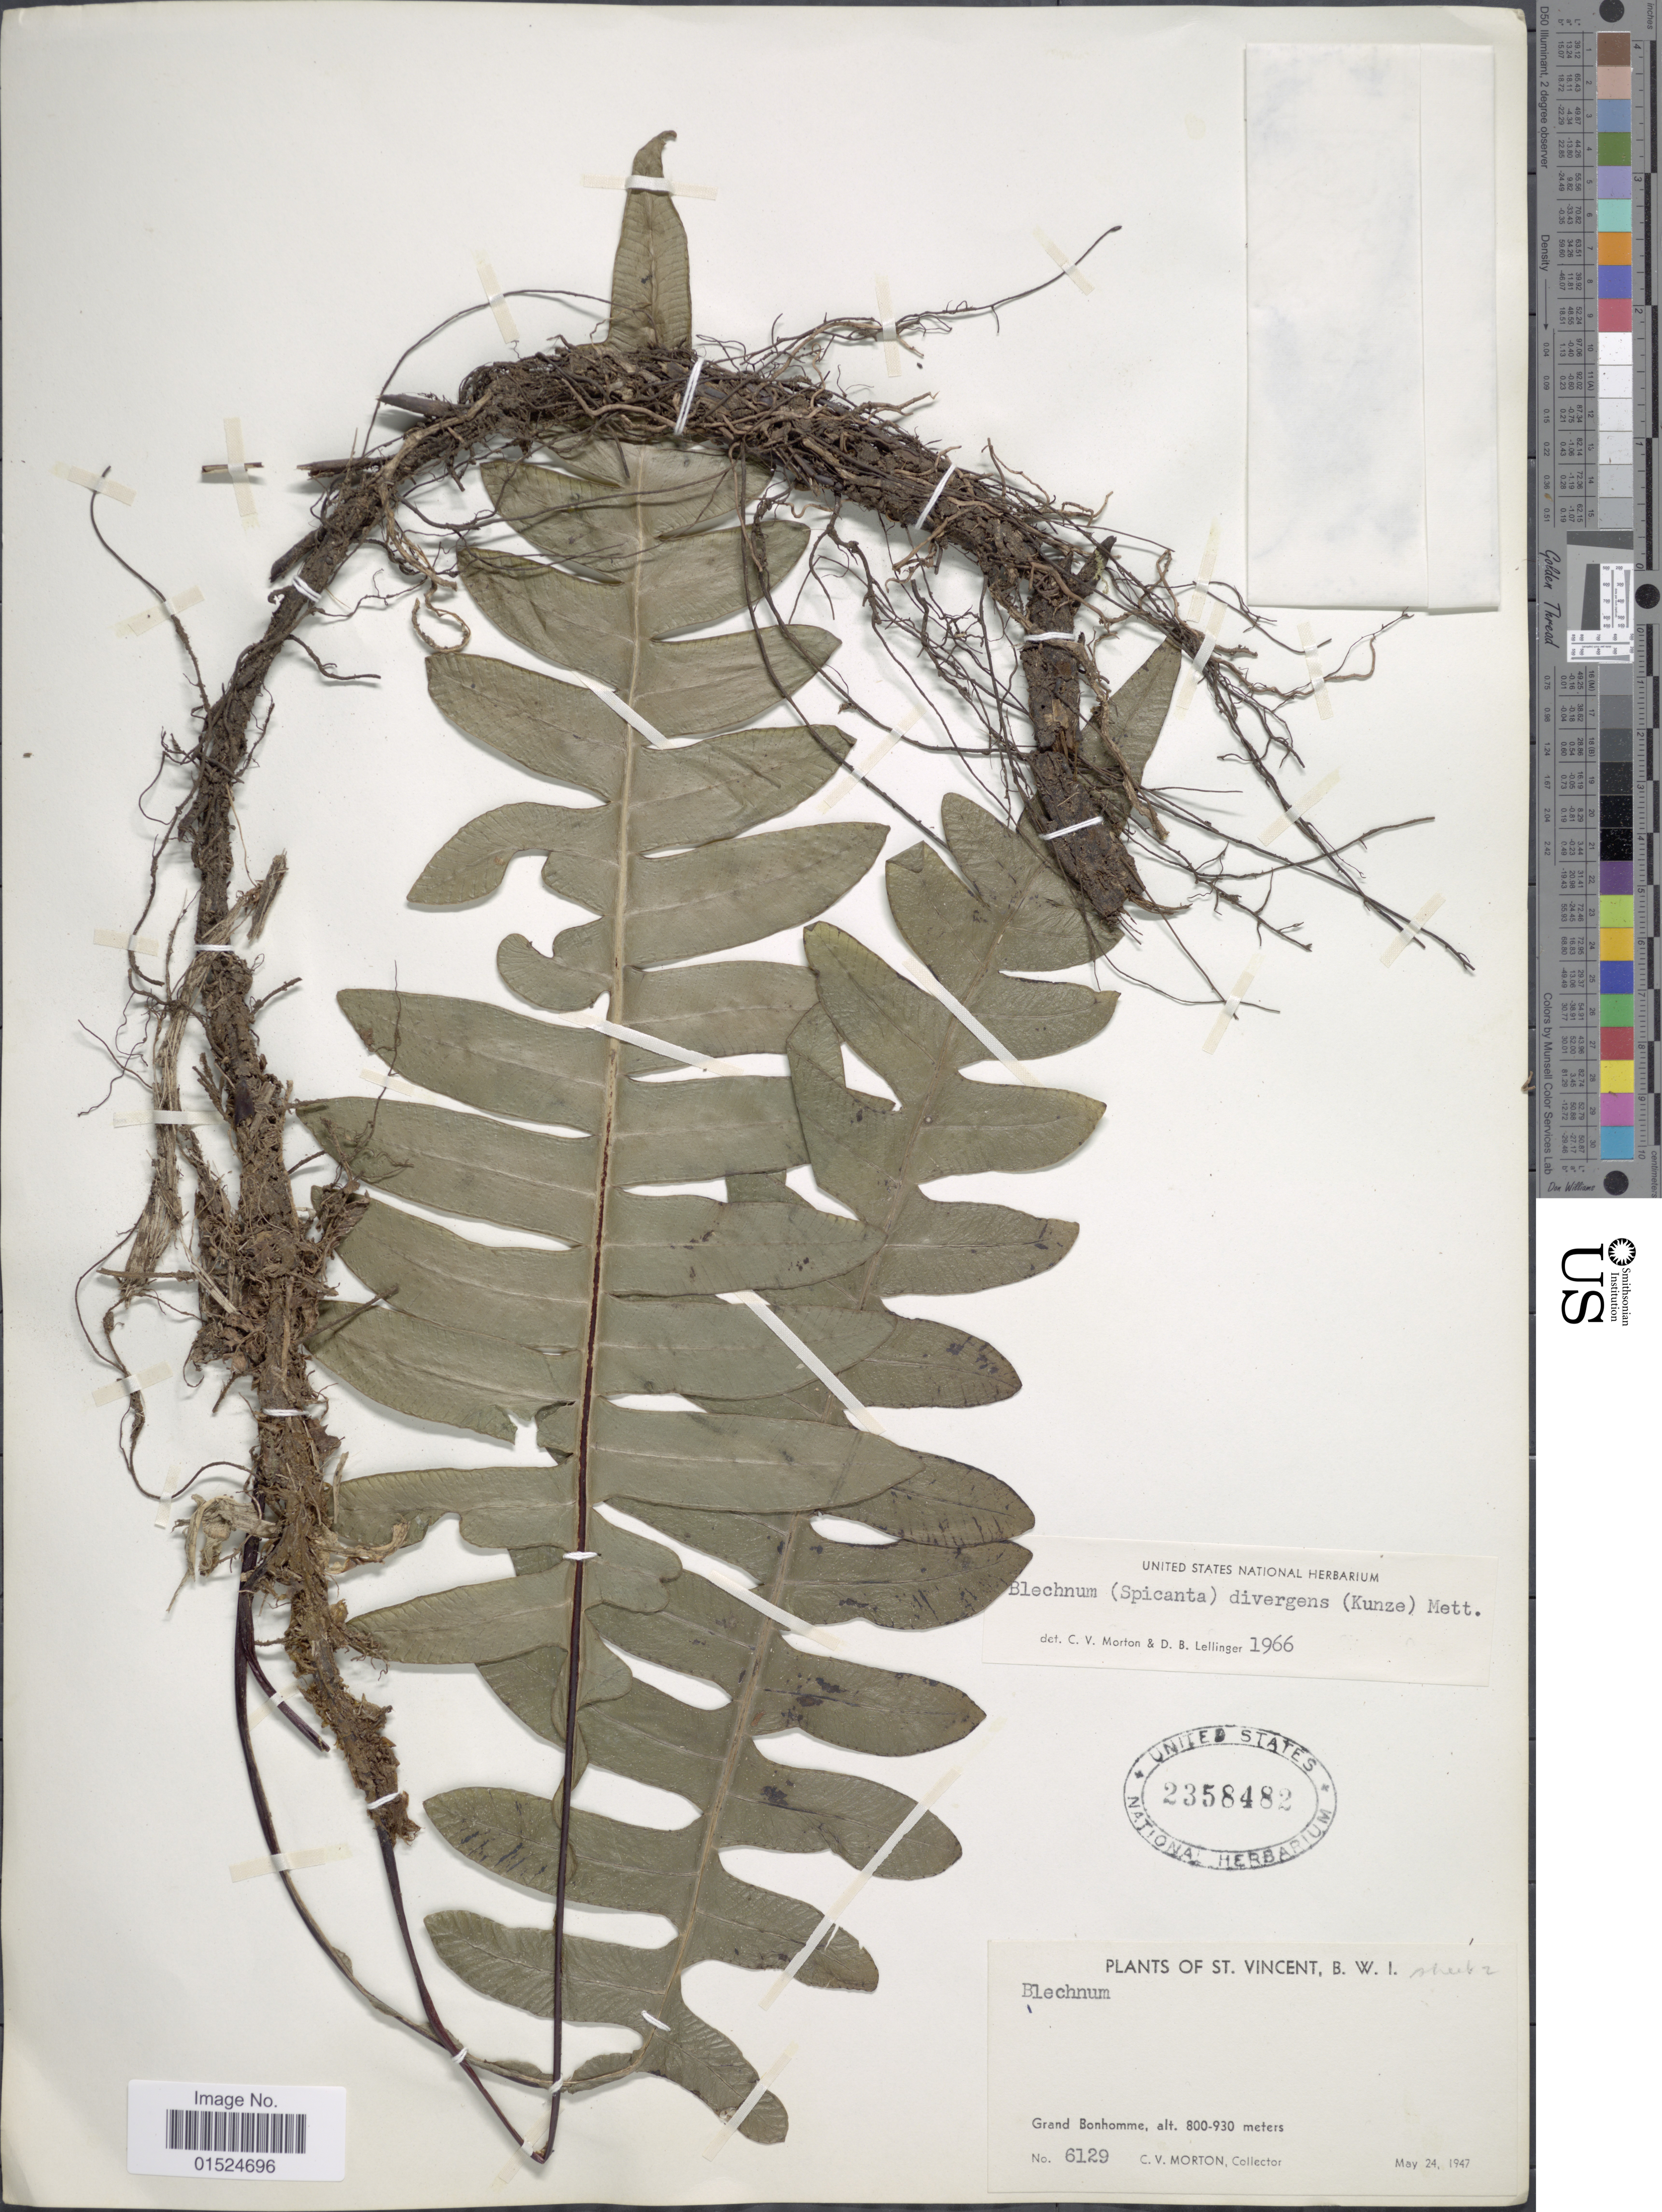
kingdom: Plantae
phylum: Tracheophyta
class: Polypodiopsida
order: Polypodiales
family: Blechnaceae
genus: Blechnum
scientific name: Blechnum divergens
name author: (Kunze) Mett.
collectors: C. V. Morton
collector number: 6129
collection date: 1947-05-24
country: St. Vincent - Grenadines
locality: St. Vincent, B.W.I., Grand Bonhomme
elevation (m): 800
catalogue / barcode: US 2358482